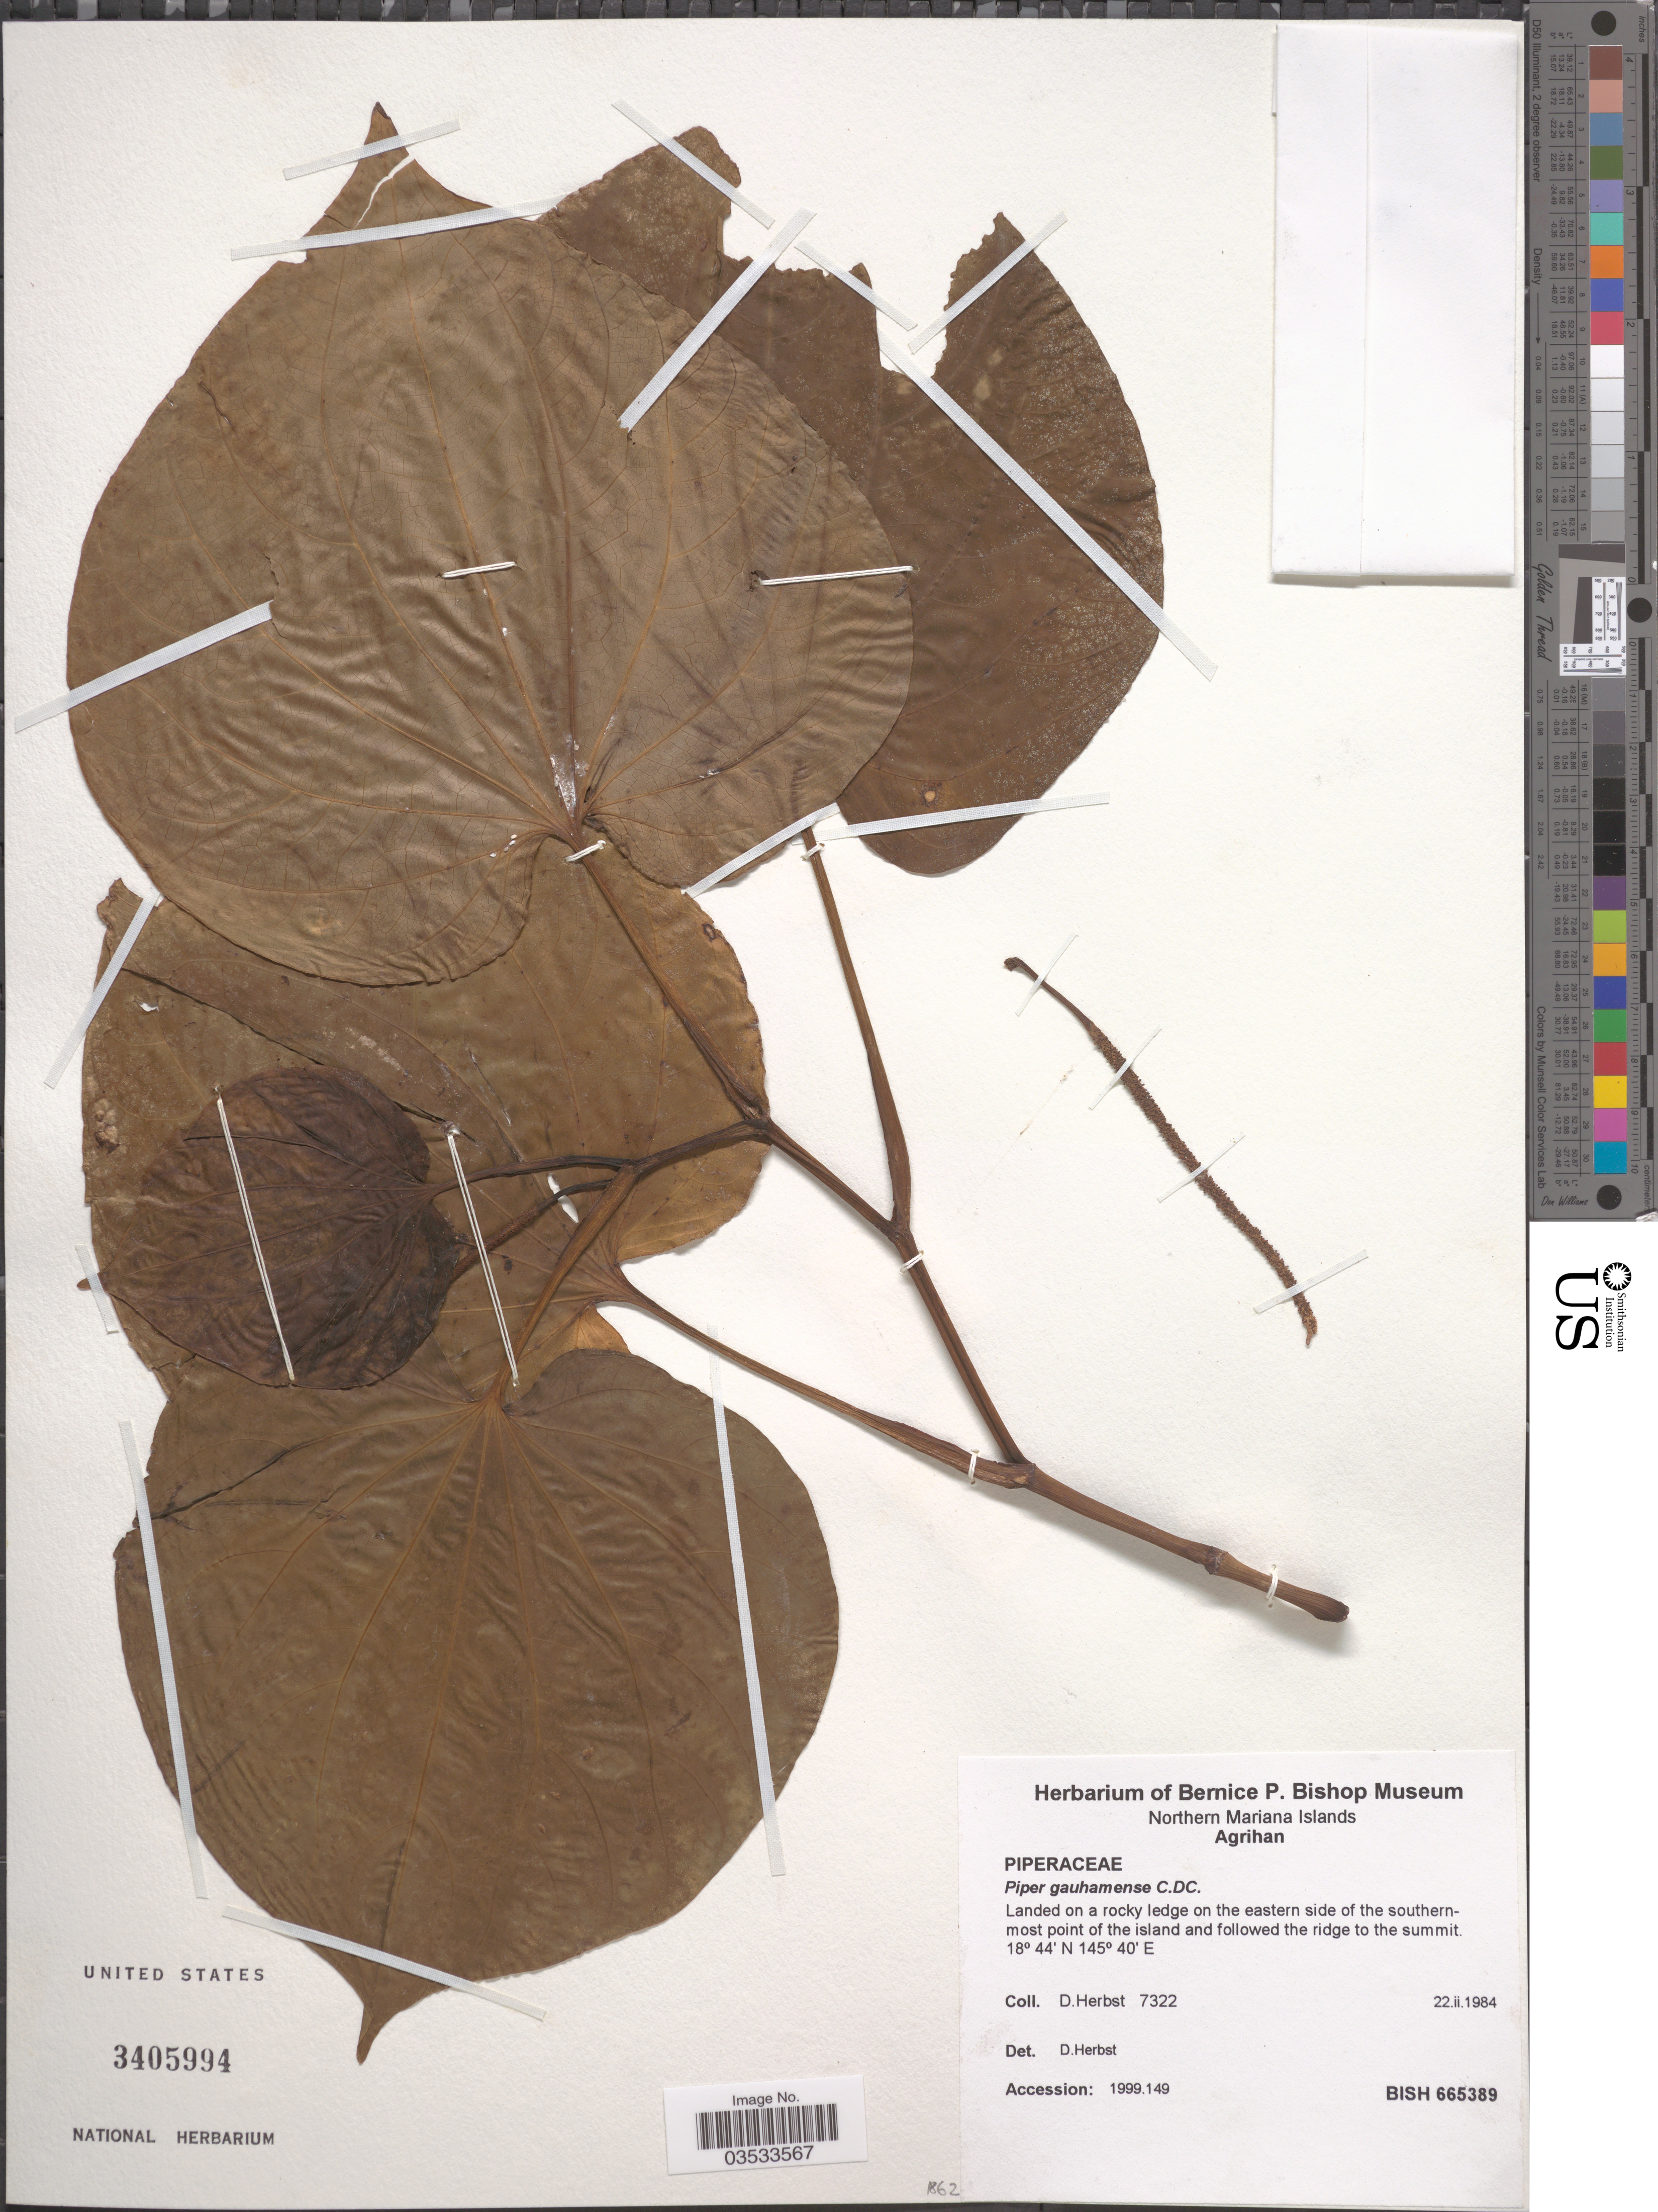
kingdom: Plantae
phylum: Tracheophyta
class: Magnoliopsida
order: Piperales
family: Piperaceae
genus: Piper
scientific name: Piper guahamense f. guahamense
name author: C. DC.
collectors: D. Herbst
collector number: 7322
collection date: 1984-02-22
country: Northern Mariana Islands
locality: Agrihan. On the eastern side of the southernmost point of the island and followed the ridge to the summit.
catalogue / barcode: US 3405994